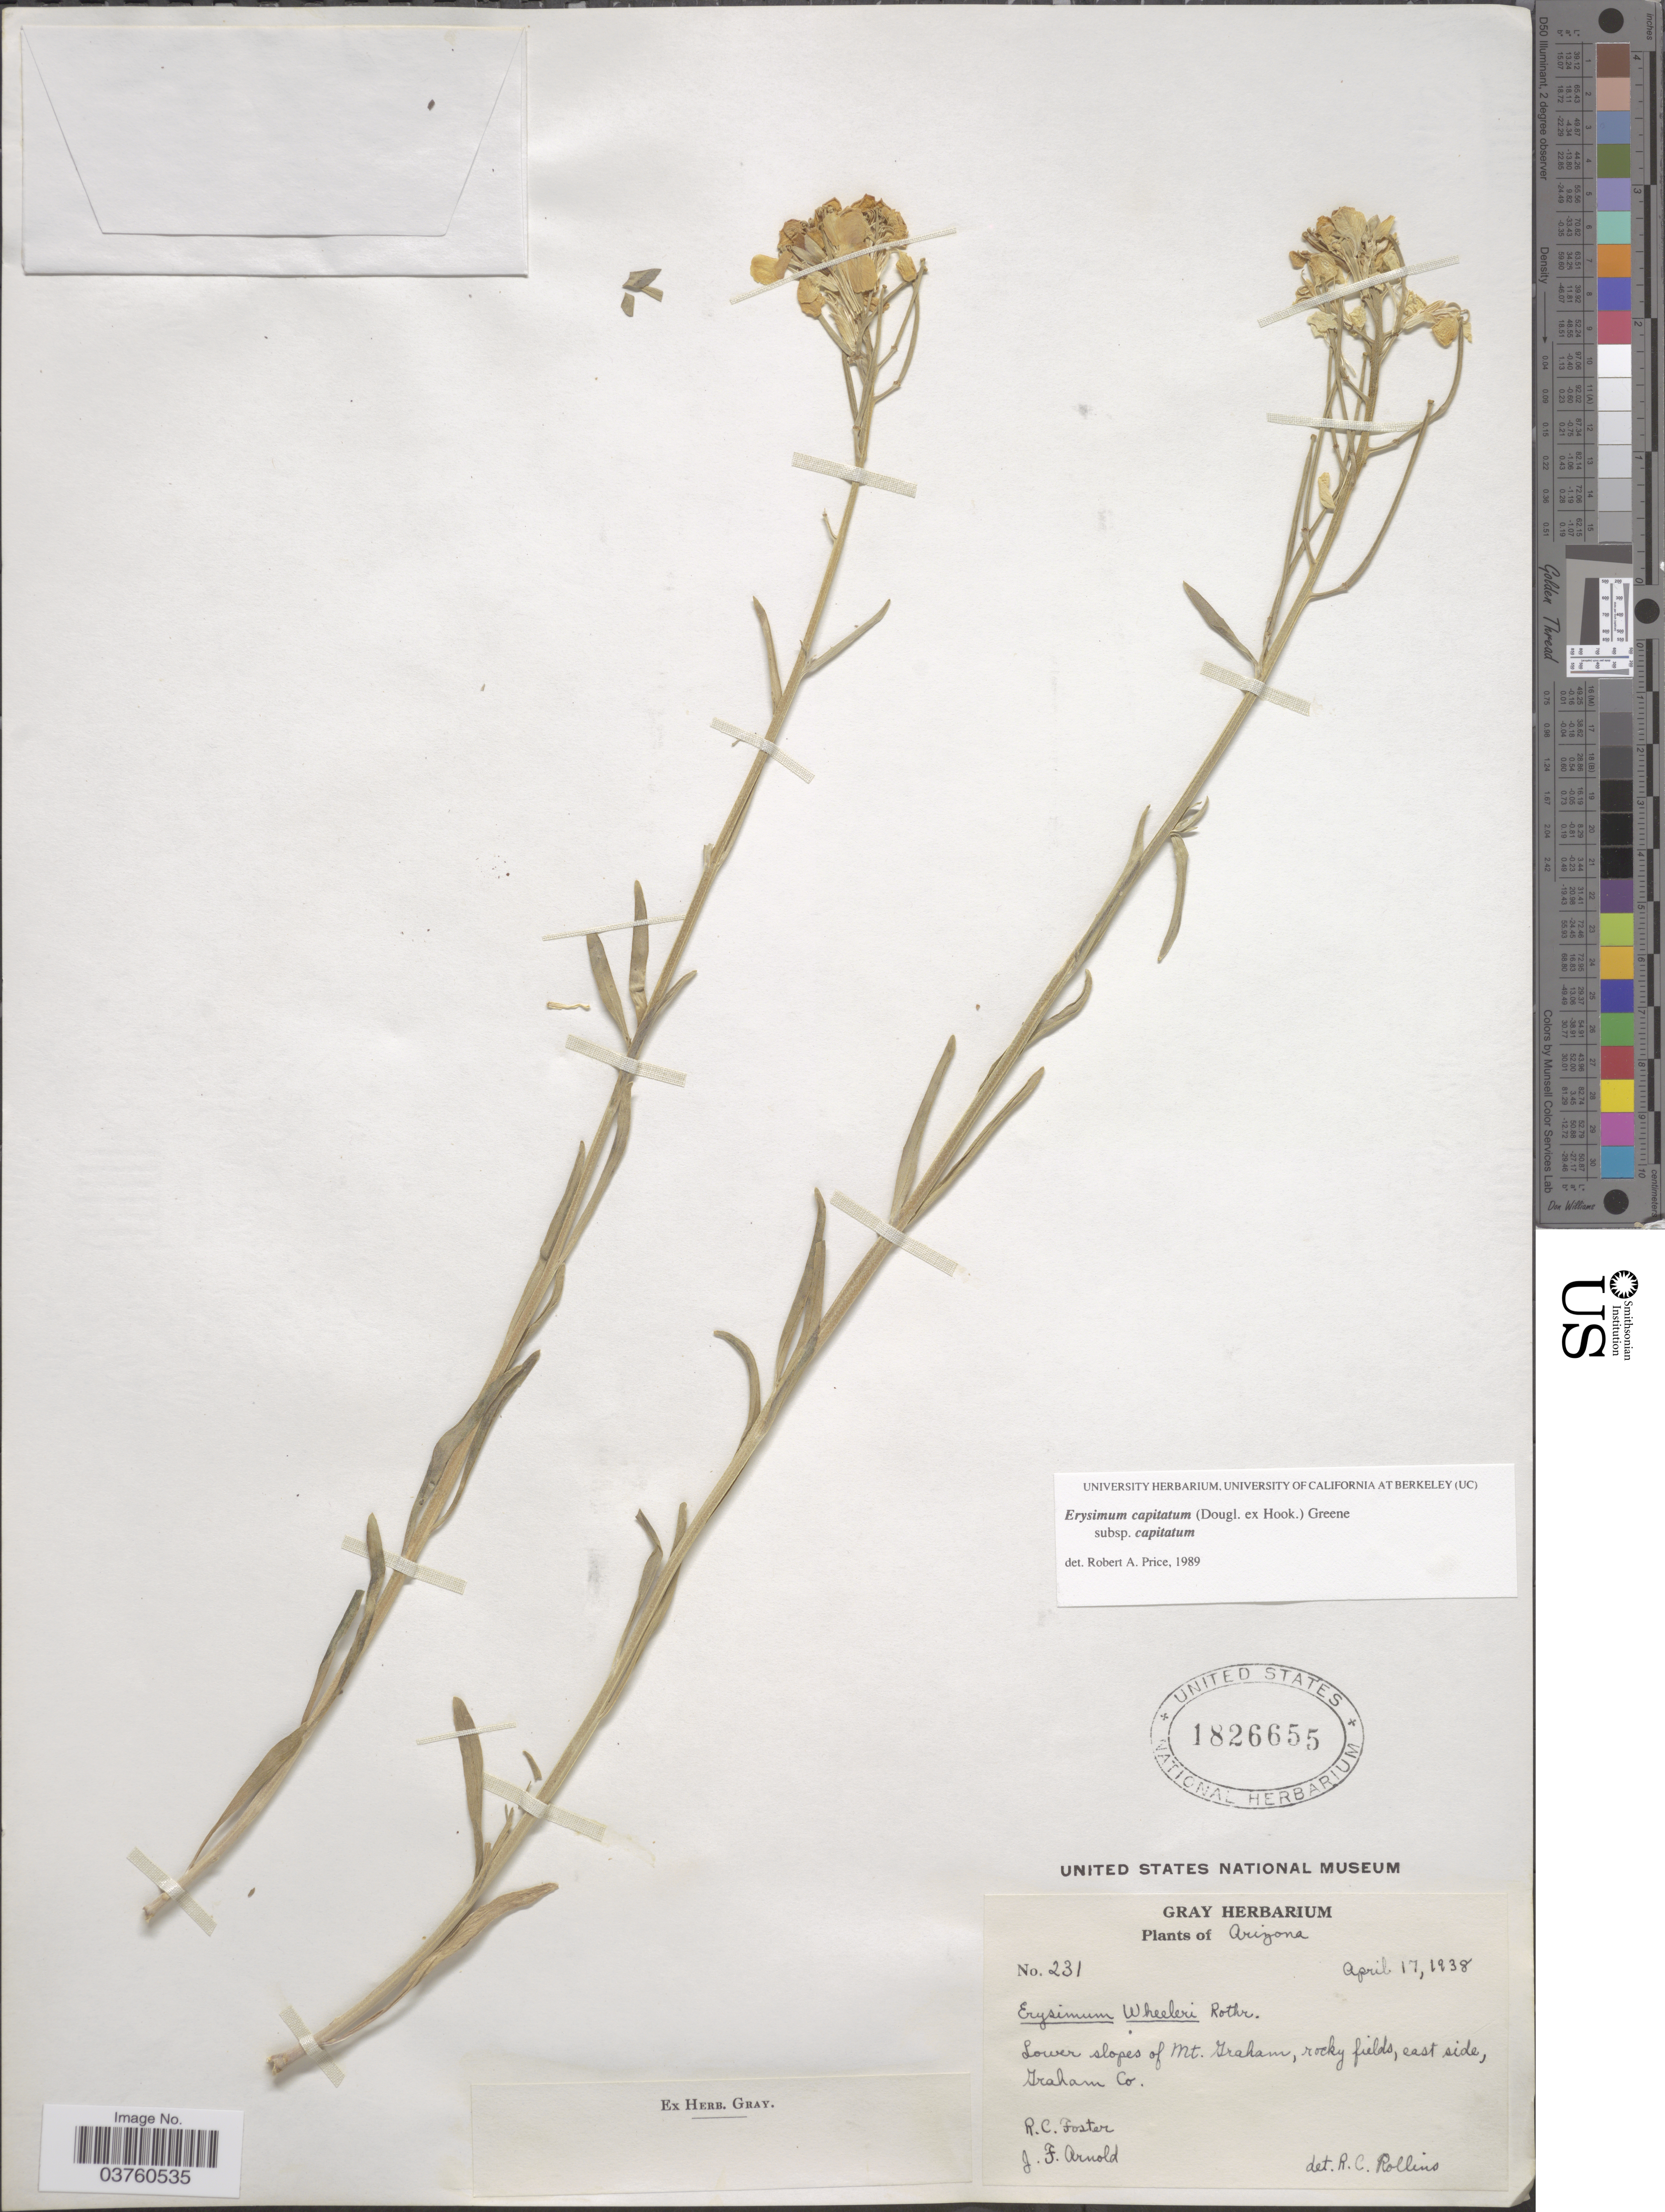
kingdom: Plantae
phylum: Tracheophyta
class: Magnoliopsida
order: Brassicales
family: Brassicaceae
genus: Erysimum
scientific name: Erysimum capitatum subsp. capitatum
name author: (Douglas ex Hook.) Greene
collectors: R. C. Foster & J. F. Arnold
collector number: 231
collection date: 1938-04-18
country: United States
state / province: Arizona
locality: Lower slopes of Mt. Graham, rocky fields, east side, Graham Co.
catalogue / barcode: US 1826655